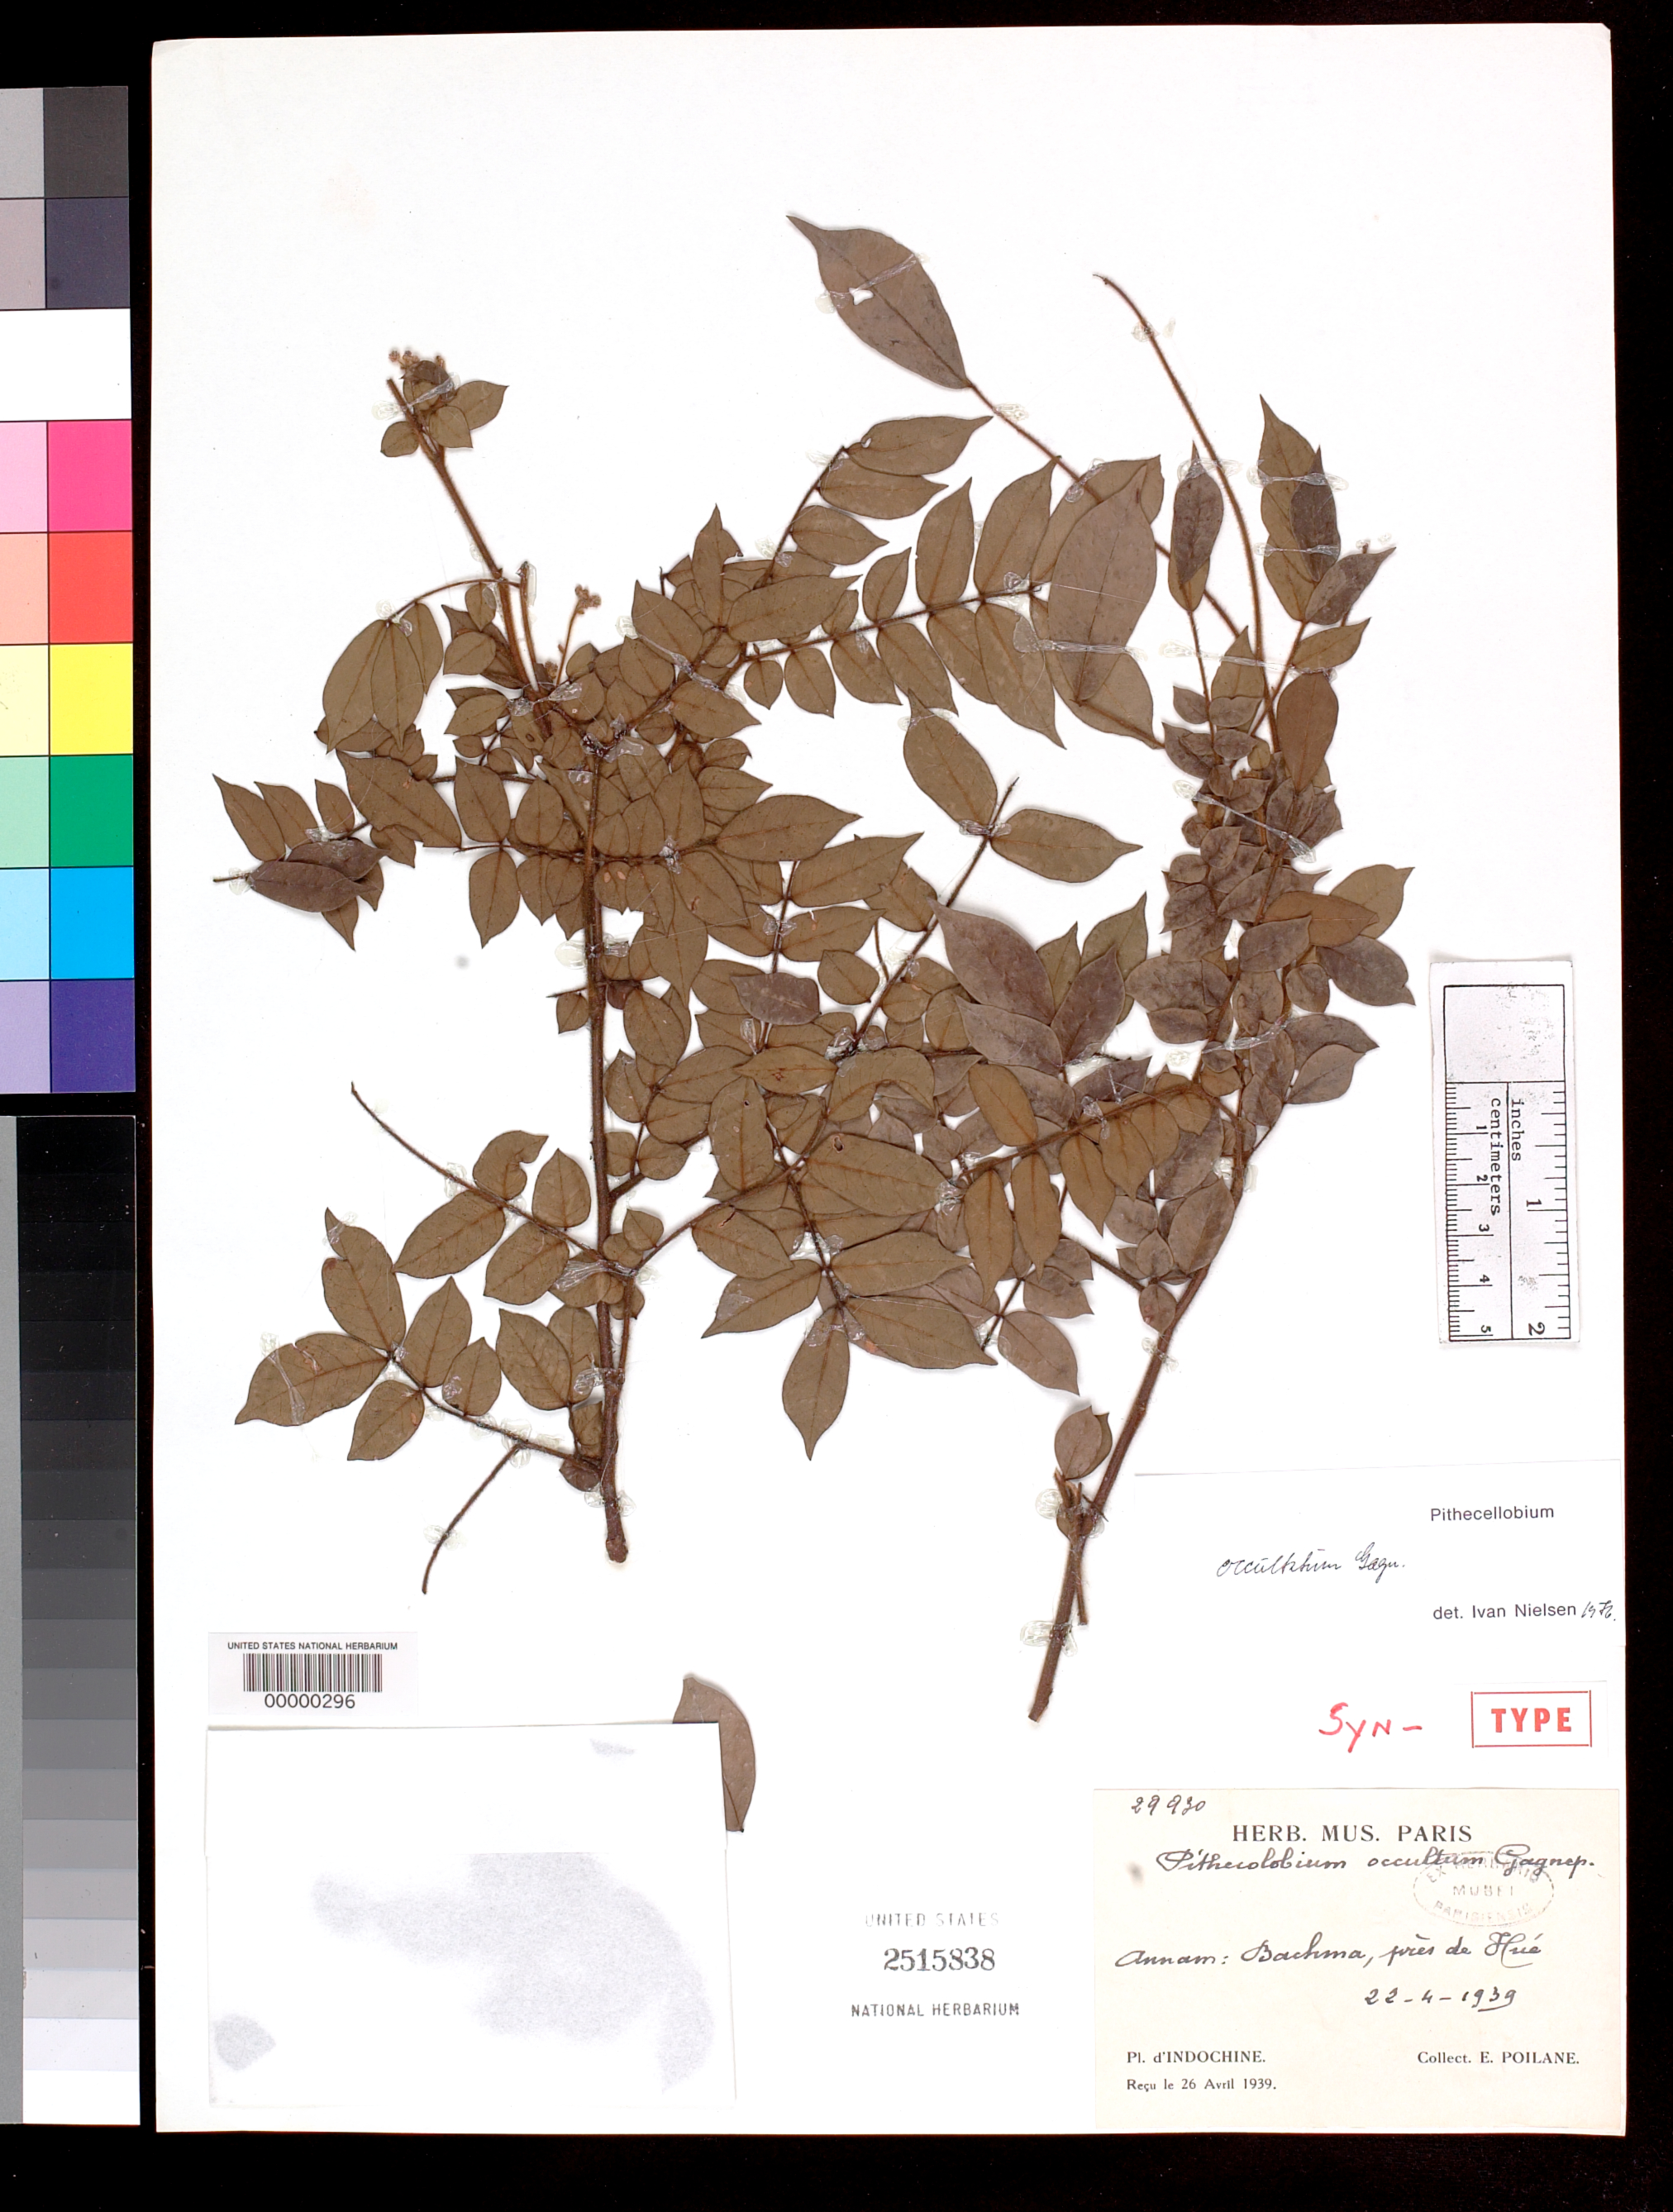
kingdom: Plantae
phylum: Tracheophyta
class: Magnoliopsida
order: Fabales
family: Fabaceae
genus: Pithecellobium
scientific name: Pithecellobium occulatatum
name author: Gagnep.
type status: Syntype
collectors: E. Poilane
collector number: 29930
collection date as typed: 22 Apr 1939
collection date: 1939-04-22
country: Vietnam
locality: Annam, Nui Bach-ma, pres Hue.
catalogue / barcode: US 2515838